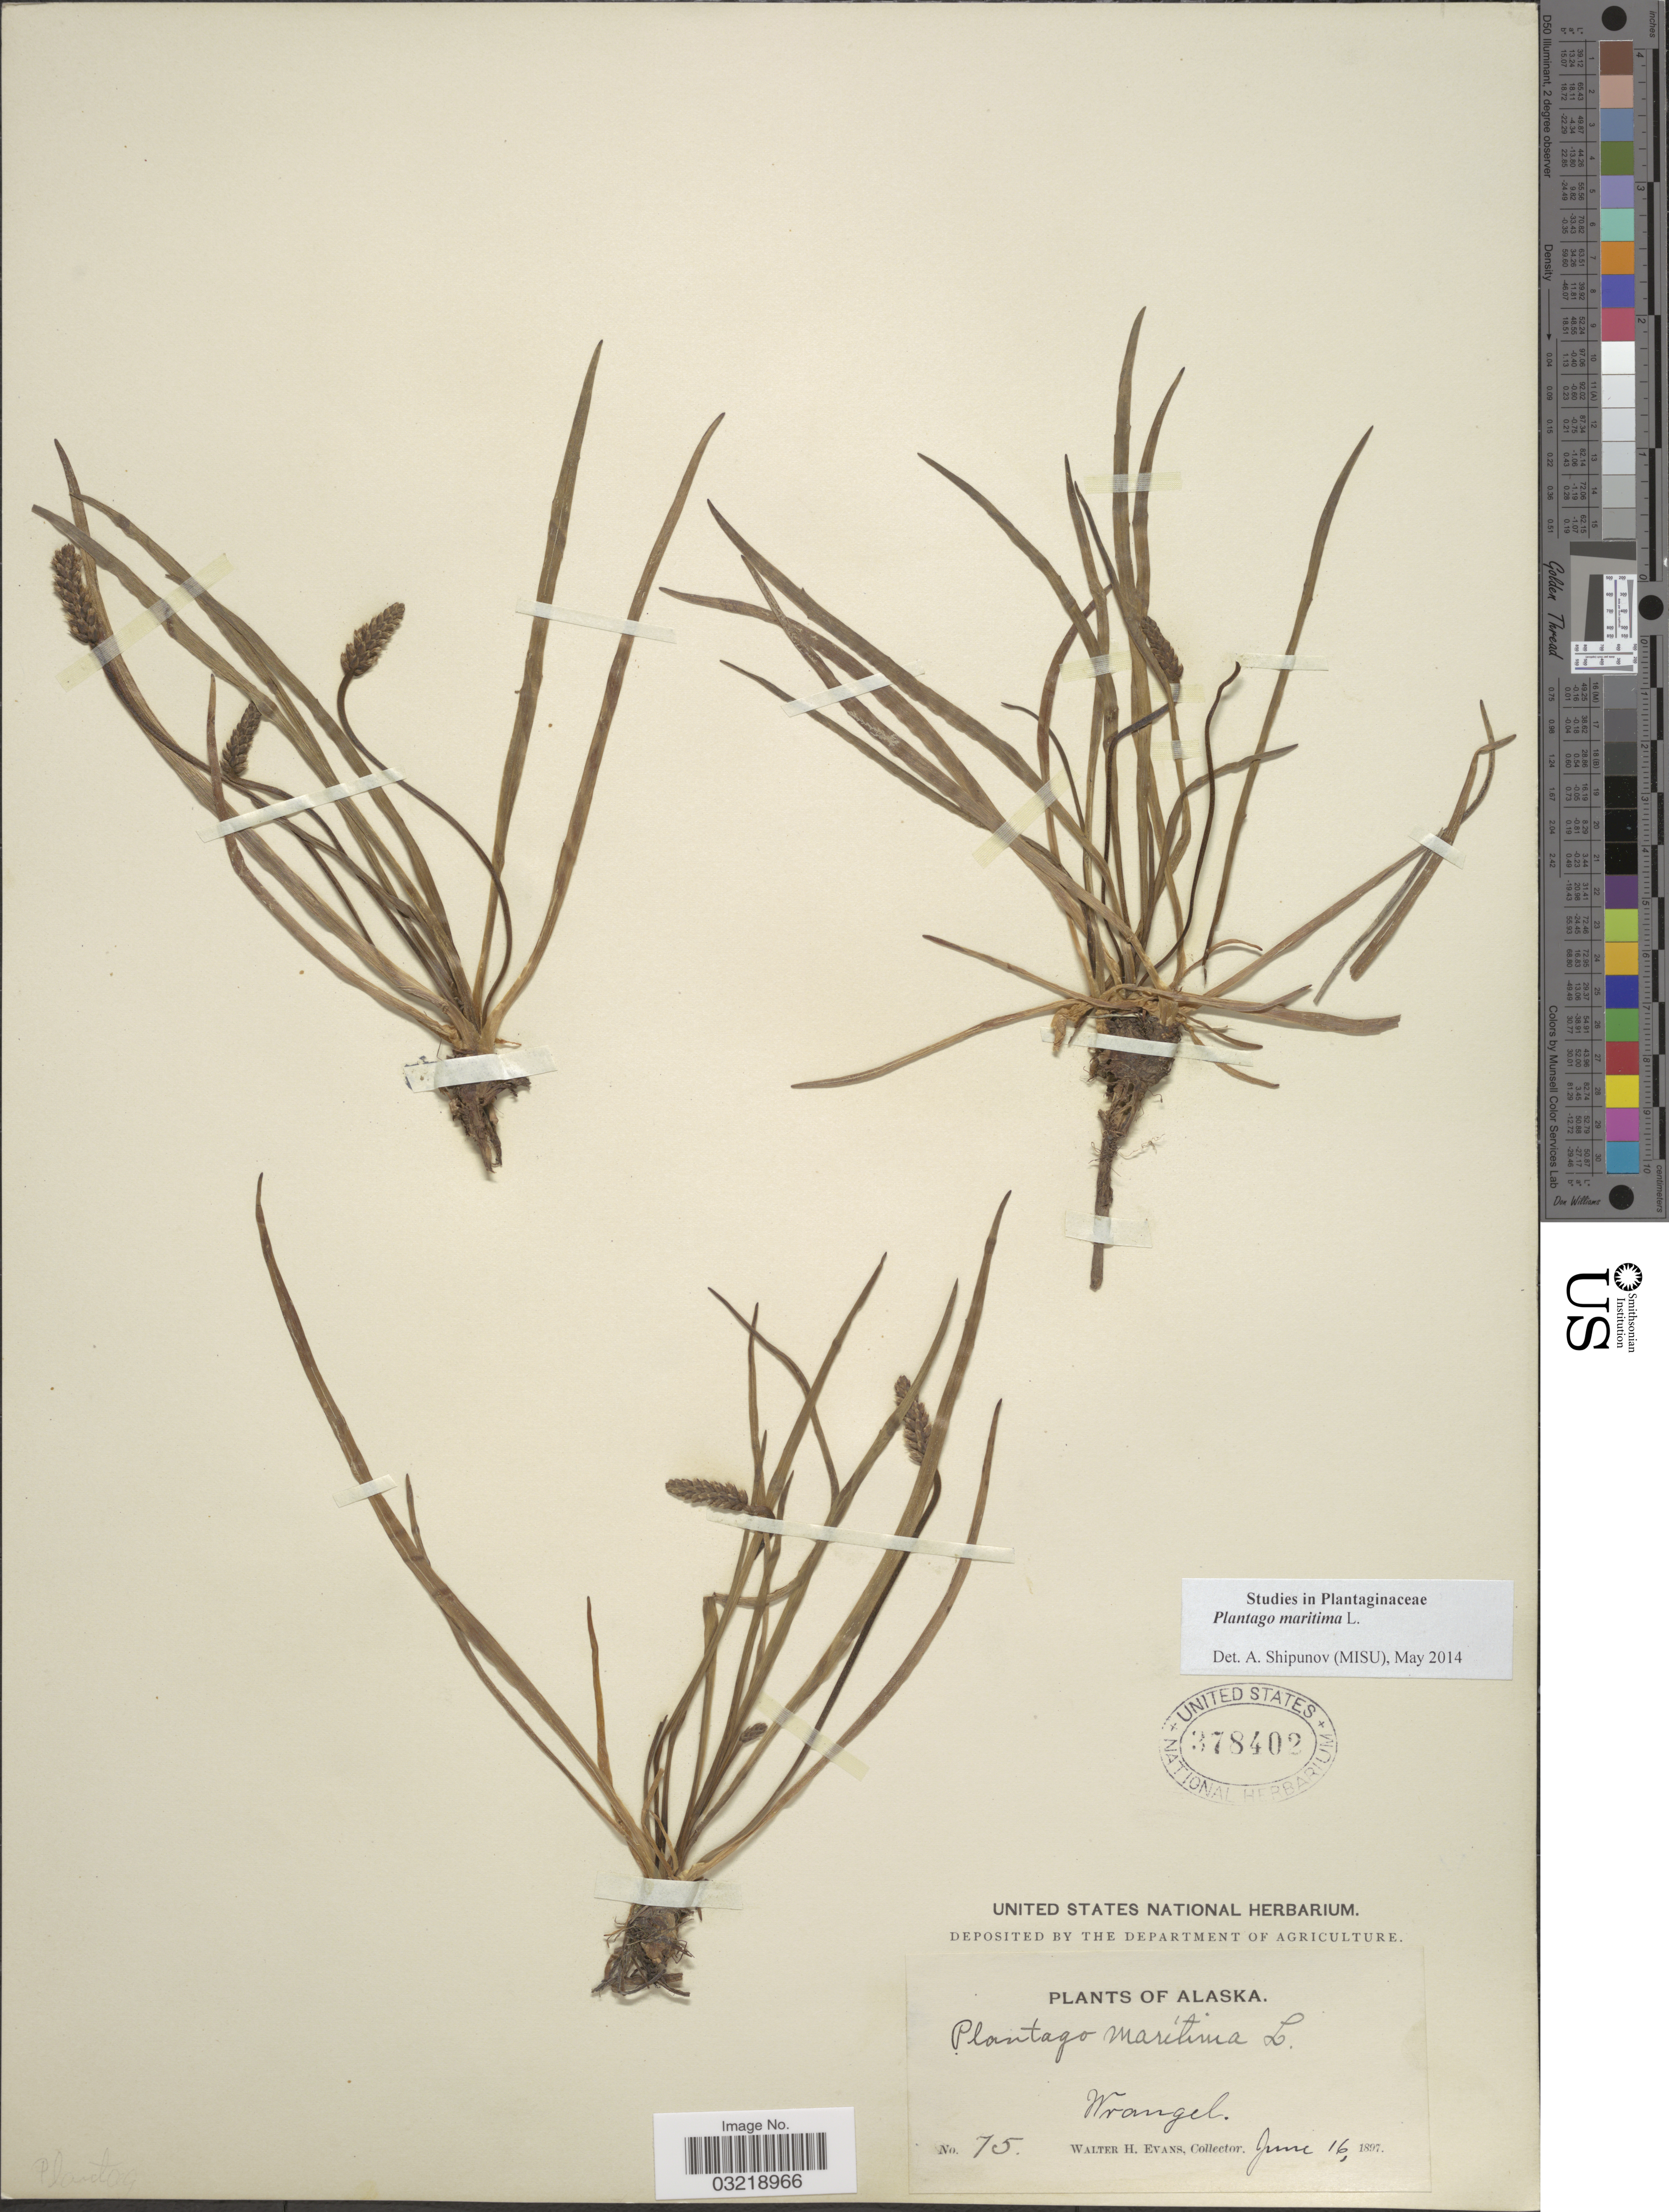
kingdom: Plantae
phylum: Tracheophyta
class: Magnoliopsida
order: Lamiales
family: Plantaginaceae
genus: Plantago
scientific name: Plantago maritima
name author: L.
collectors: W. H. Evans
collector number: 75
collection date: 1897-06-16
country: United States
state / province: Alaska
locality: Wrangell.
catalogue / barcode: US 378402